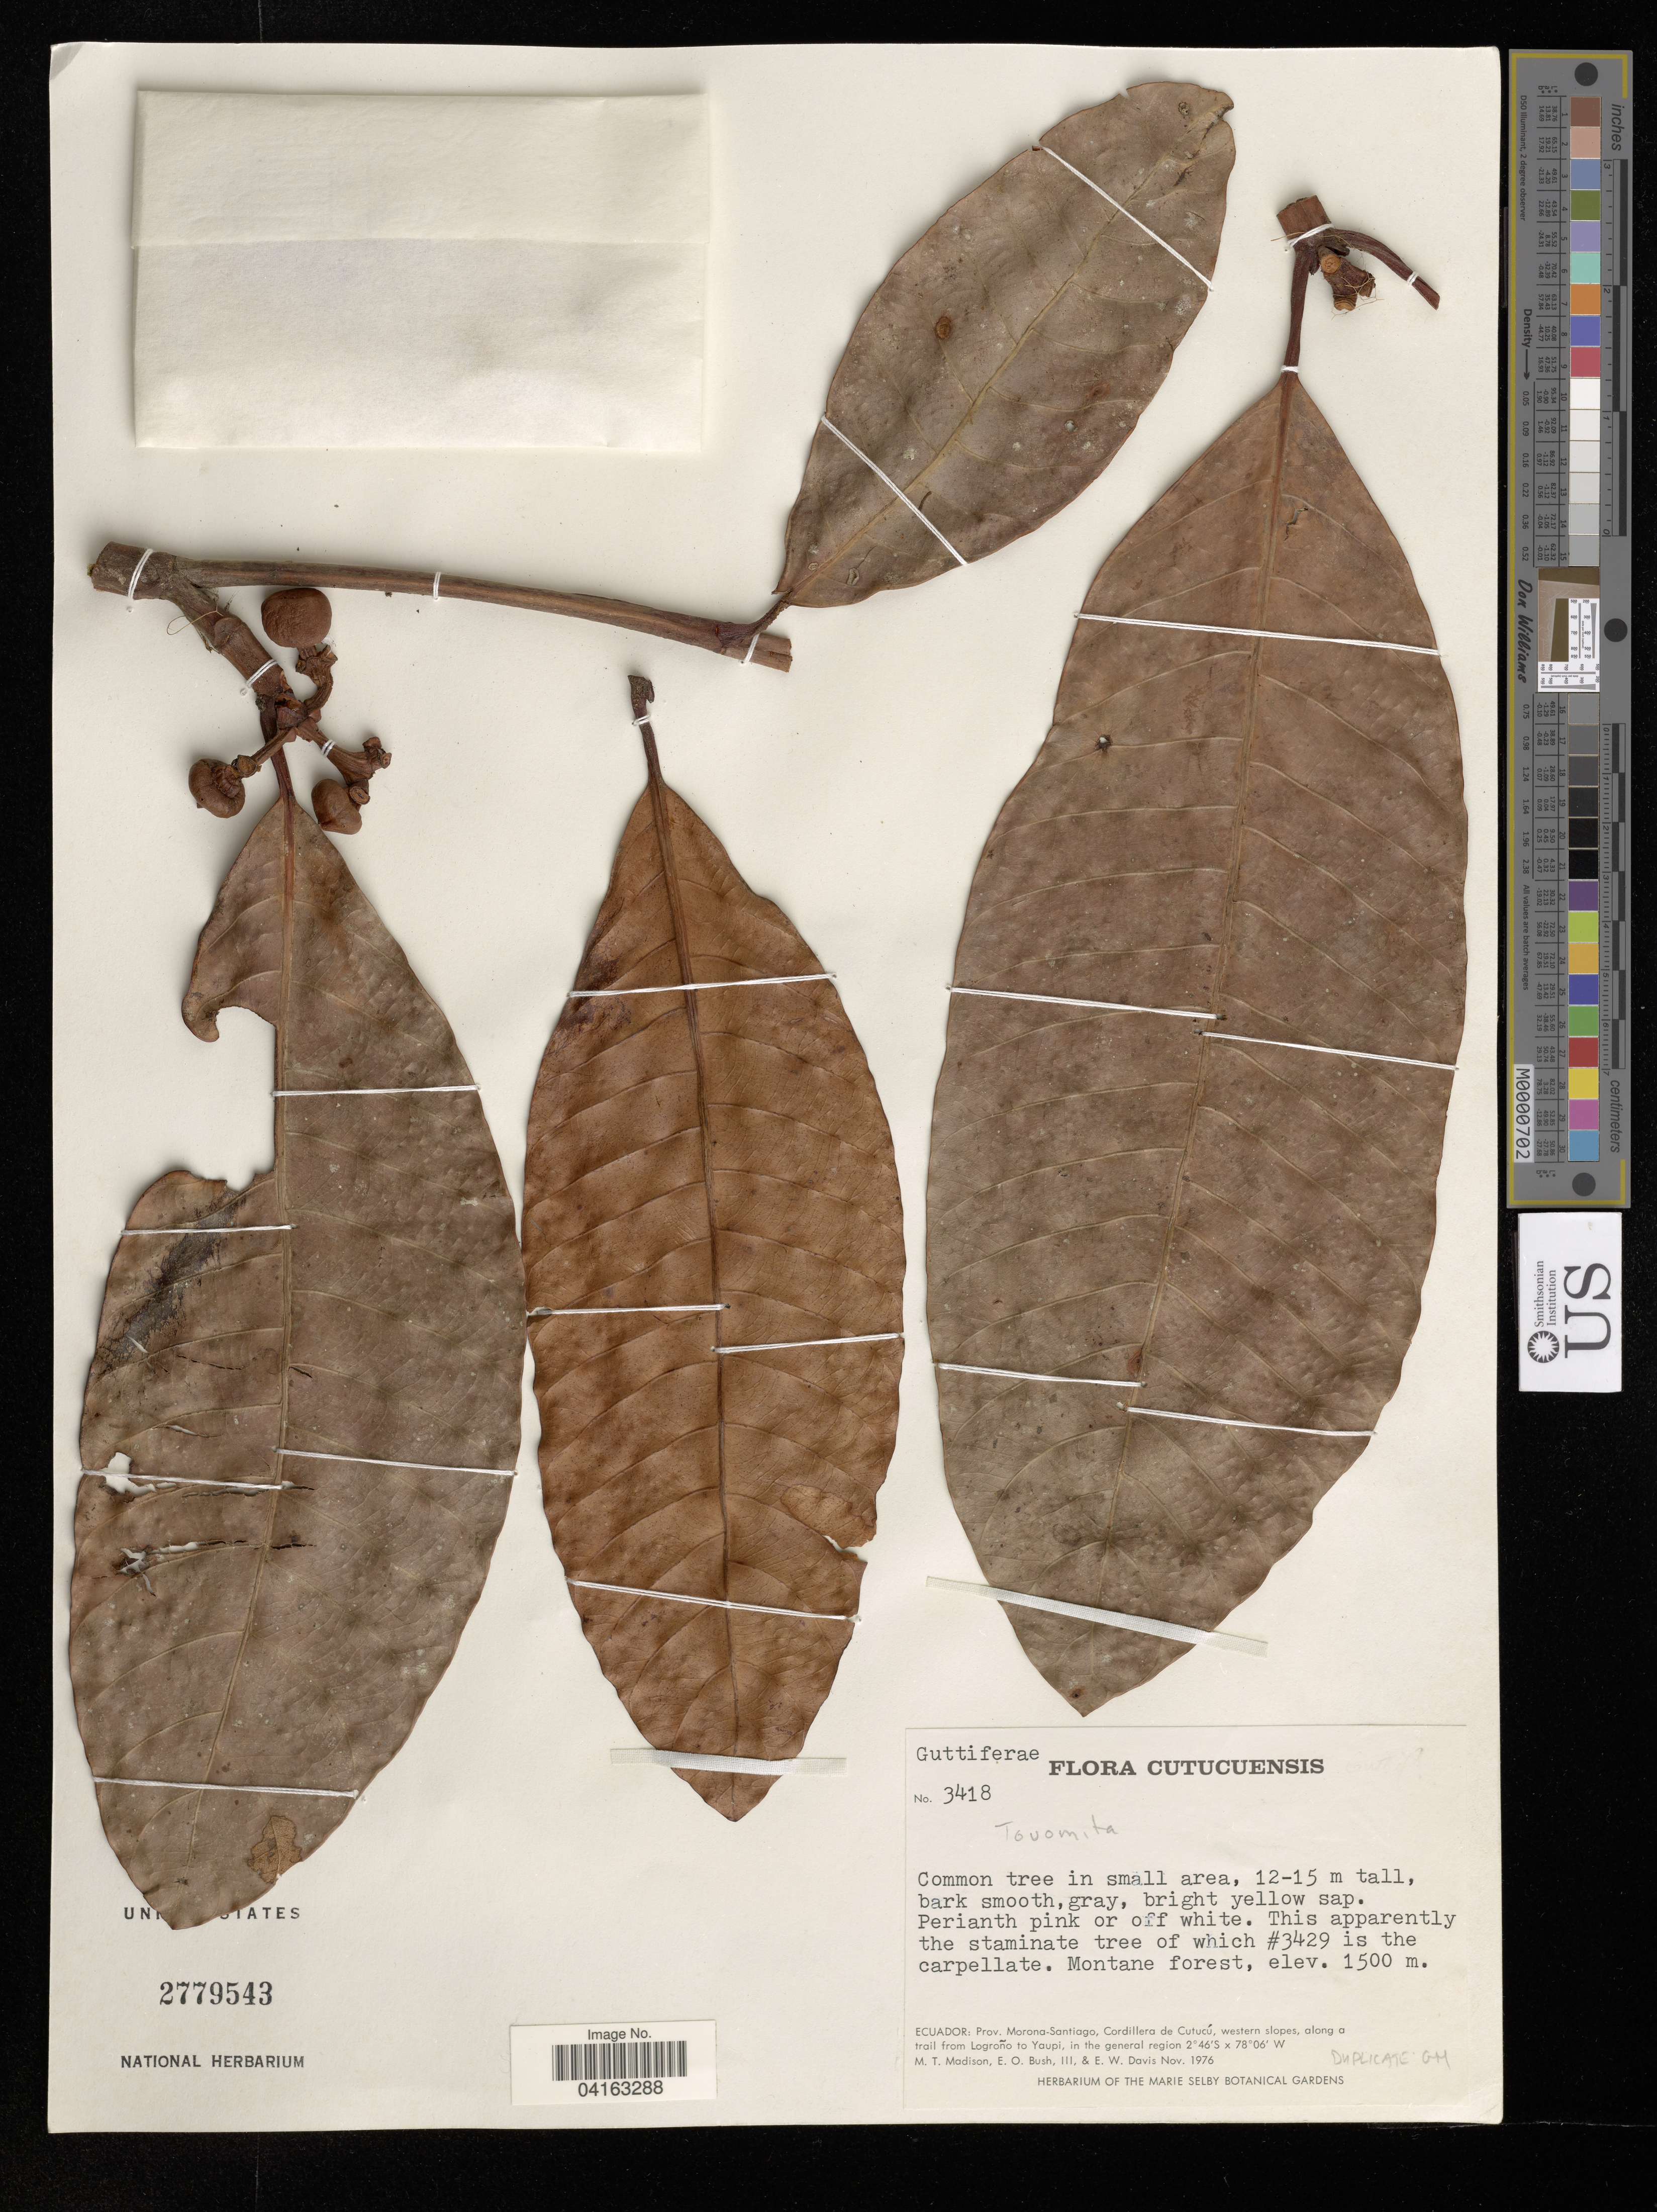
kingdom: Plantae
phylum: Tracheophyta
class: Magnoliopsida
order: Malpighiales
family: Clusiaceae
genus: Tovomita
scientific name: Tovomita sp.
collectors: M. T. Madison, E. O. Bush & E. W. Davis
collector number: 3418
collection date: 1976-11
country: Ecuador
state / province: Morona-Santiago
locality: Prov. Morona-Santiago, Cordillera de Cutucú, western slopes, along a trail from Logroño to Yaupi, in the general region.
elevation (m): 1500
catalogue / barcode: US 2779543